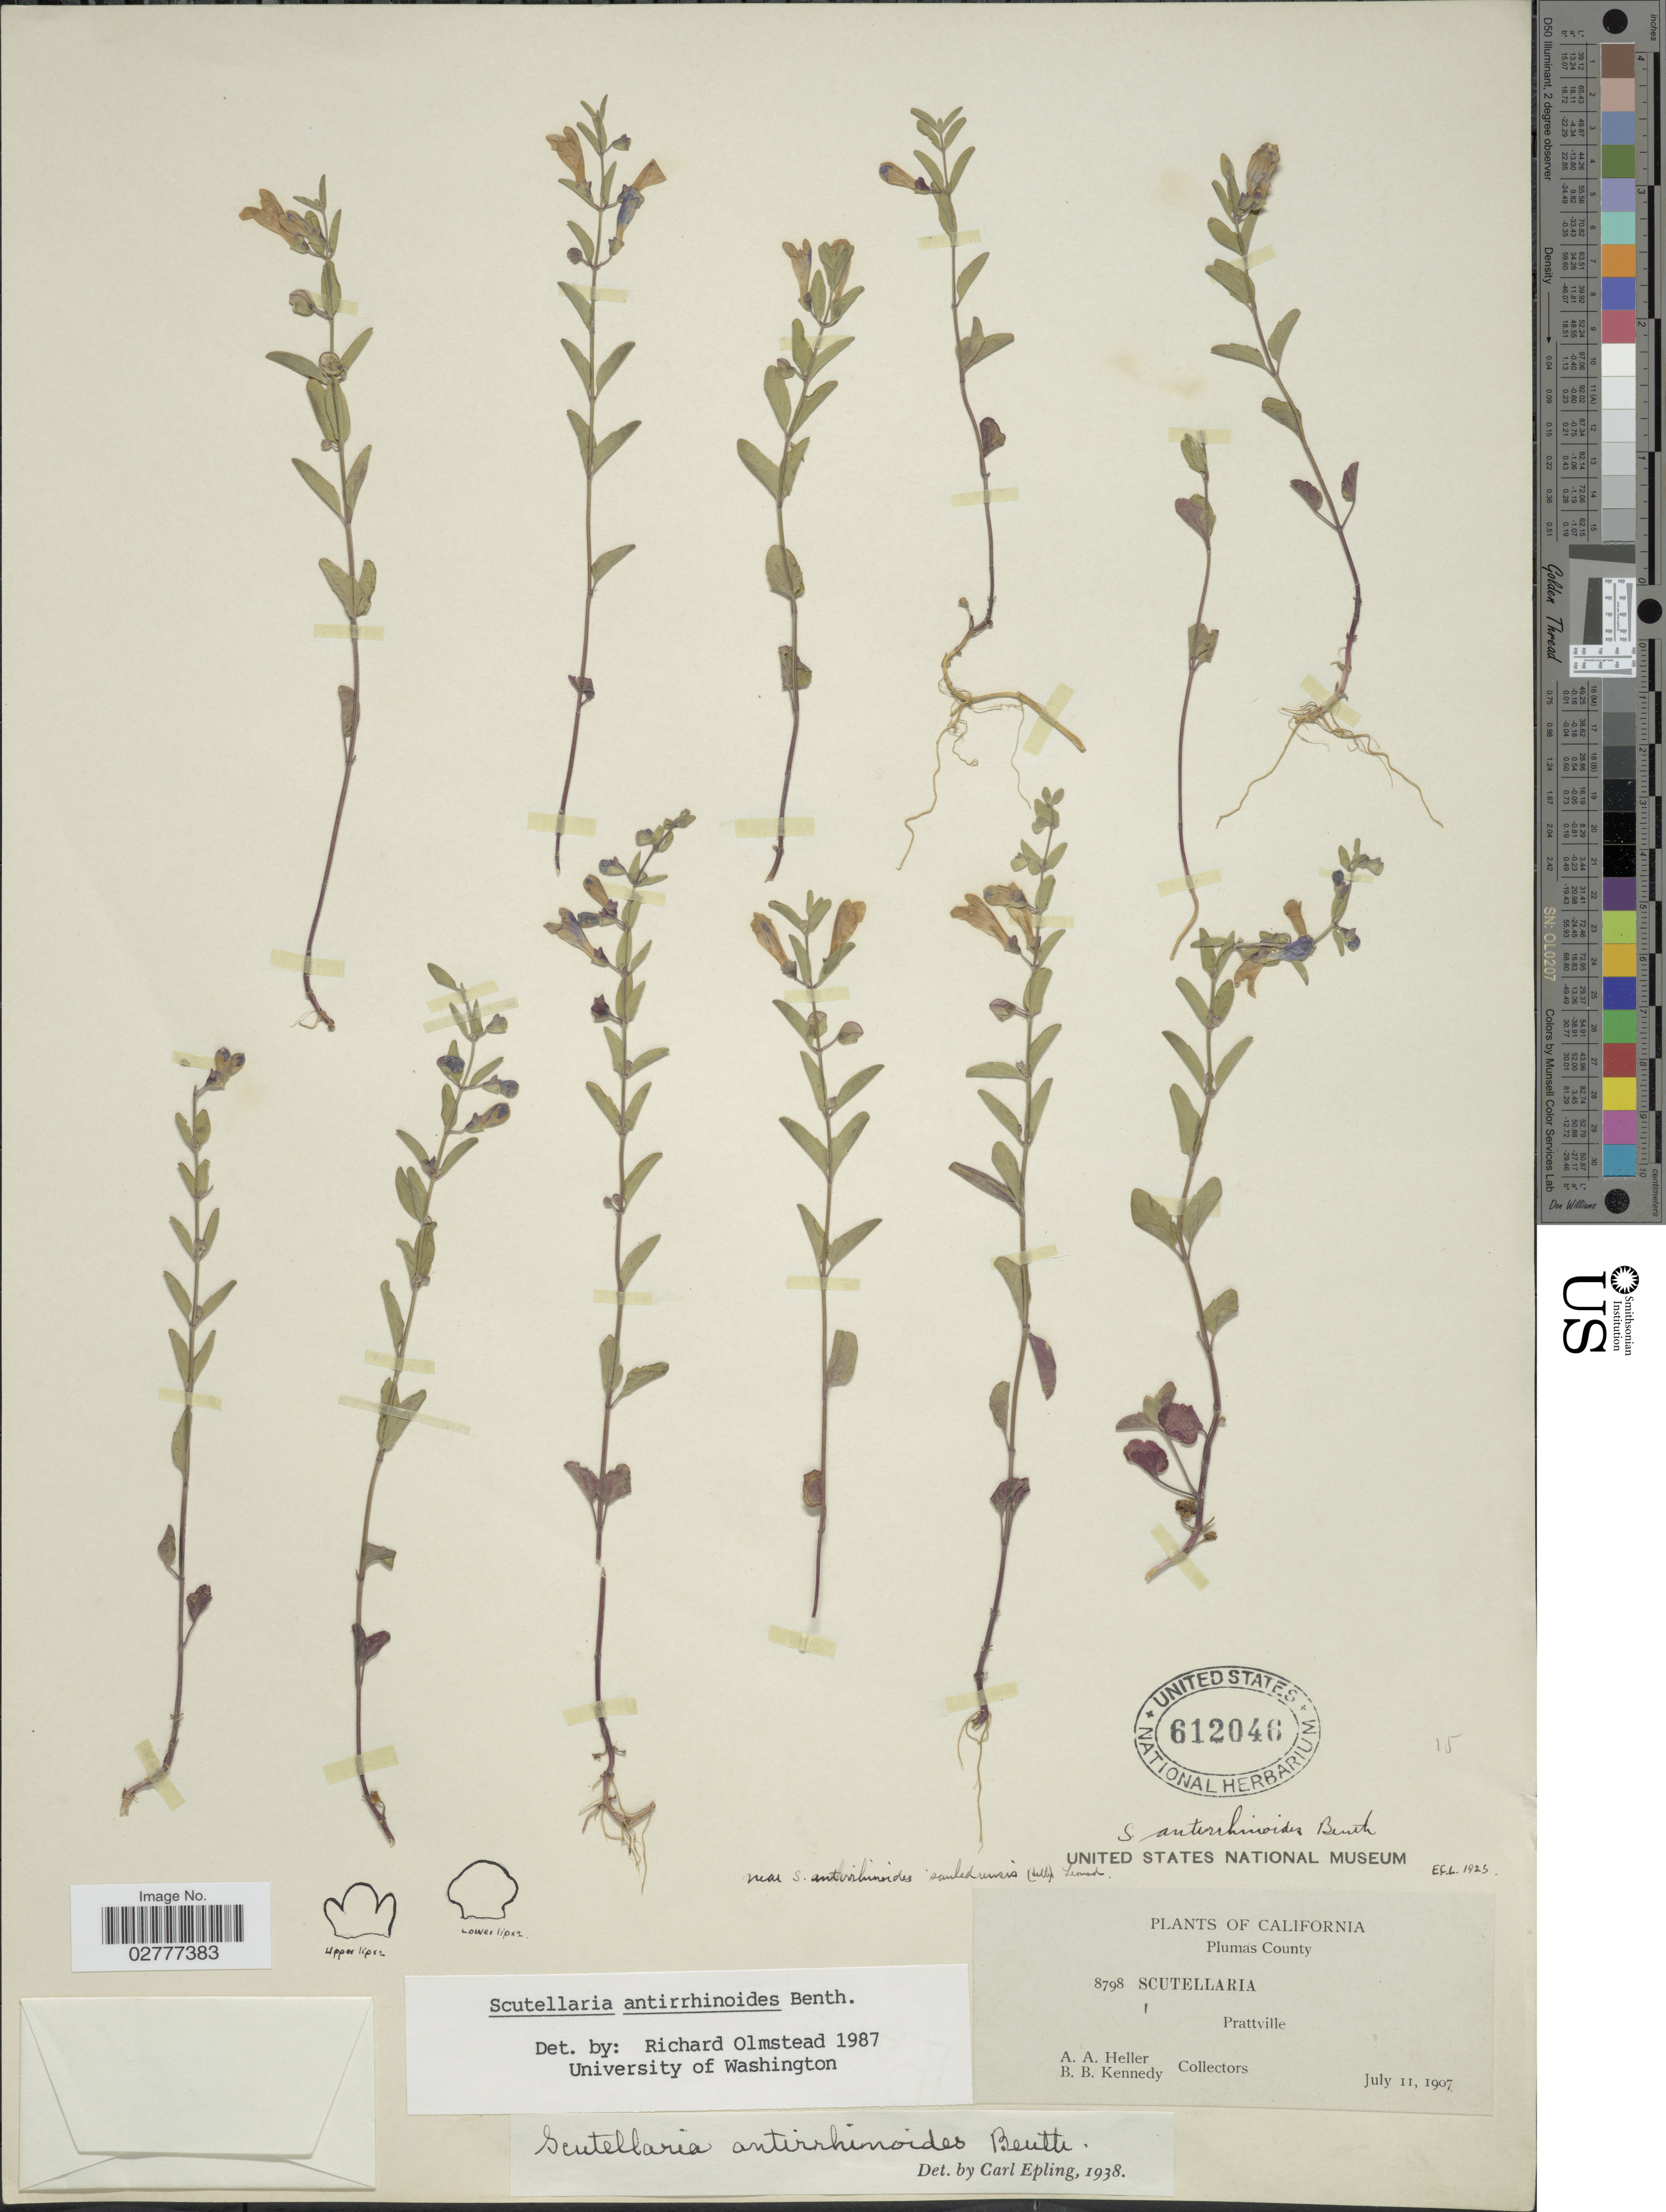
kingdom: Plantae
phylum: Tracheophyta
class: Magnoliopsida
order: Lamiales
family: Lamiaceae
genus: Scutellaria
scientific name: Scutellaria antirrhinoides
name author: Benth.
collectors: A. A. Heller & B. Kennedy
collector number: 8798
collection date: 1907-07-11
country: United States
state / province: California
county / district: Plumas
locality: Plumas County. Prattville.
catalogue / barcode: US 612046